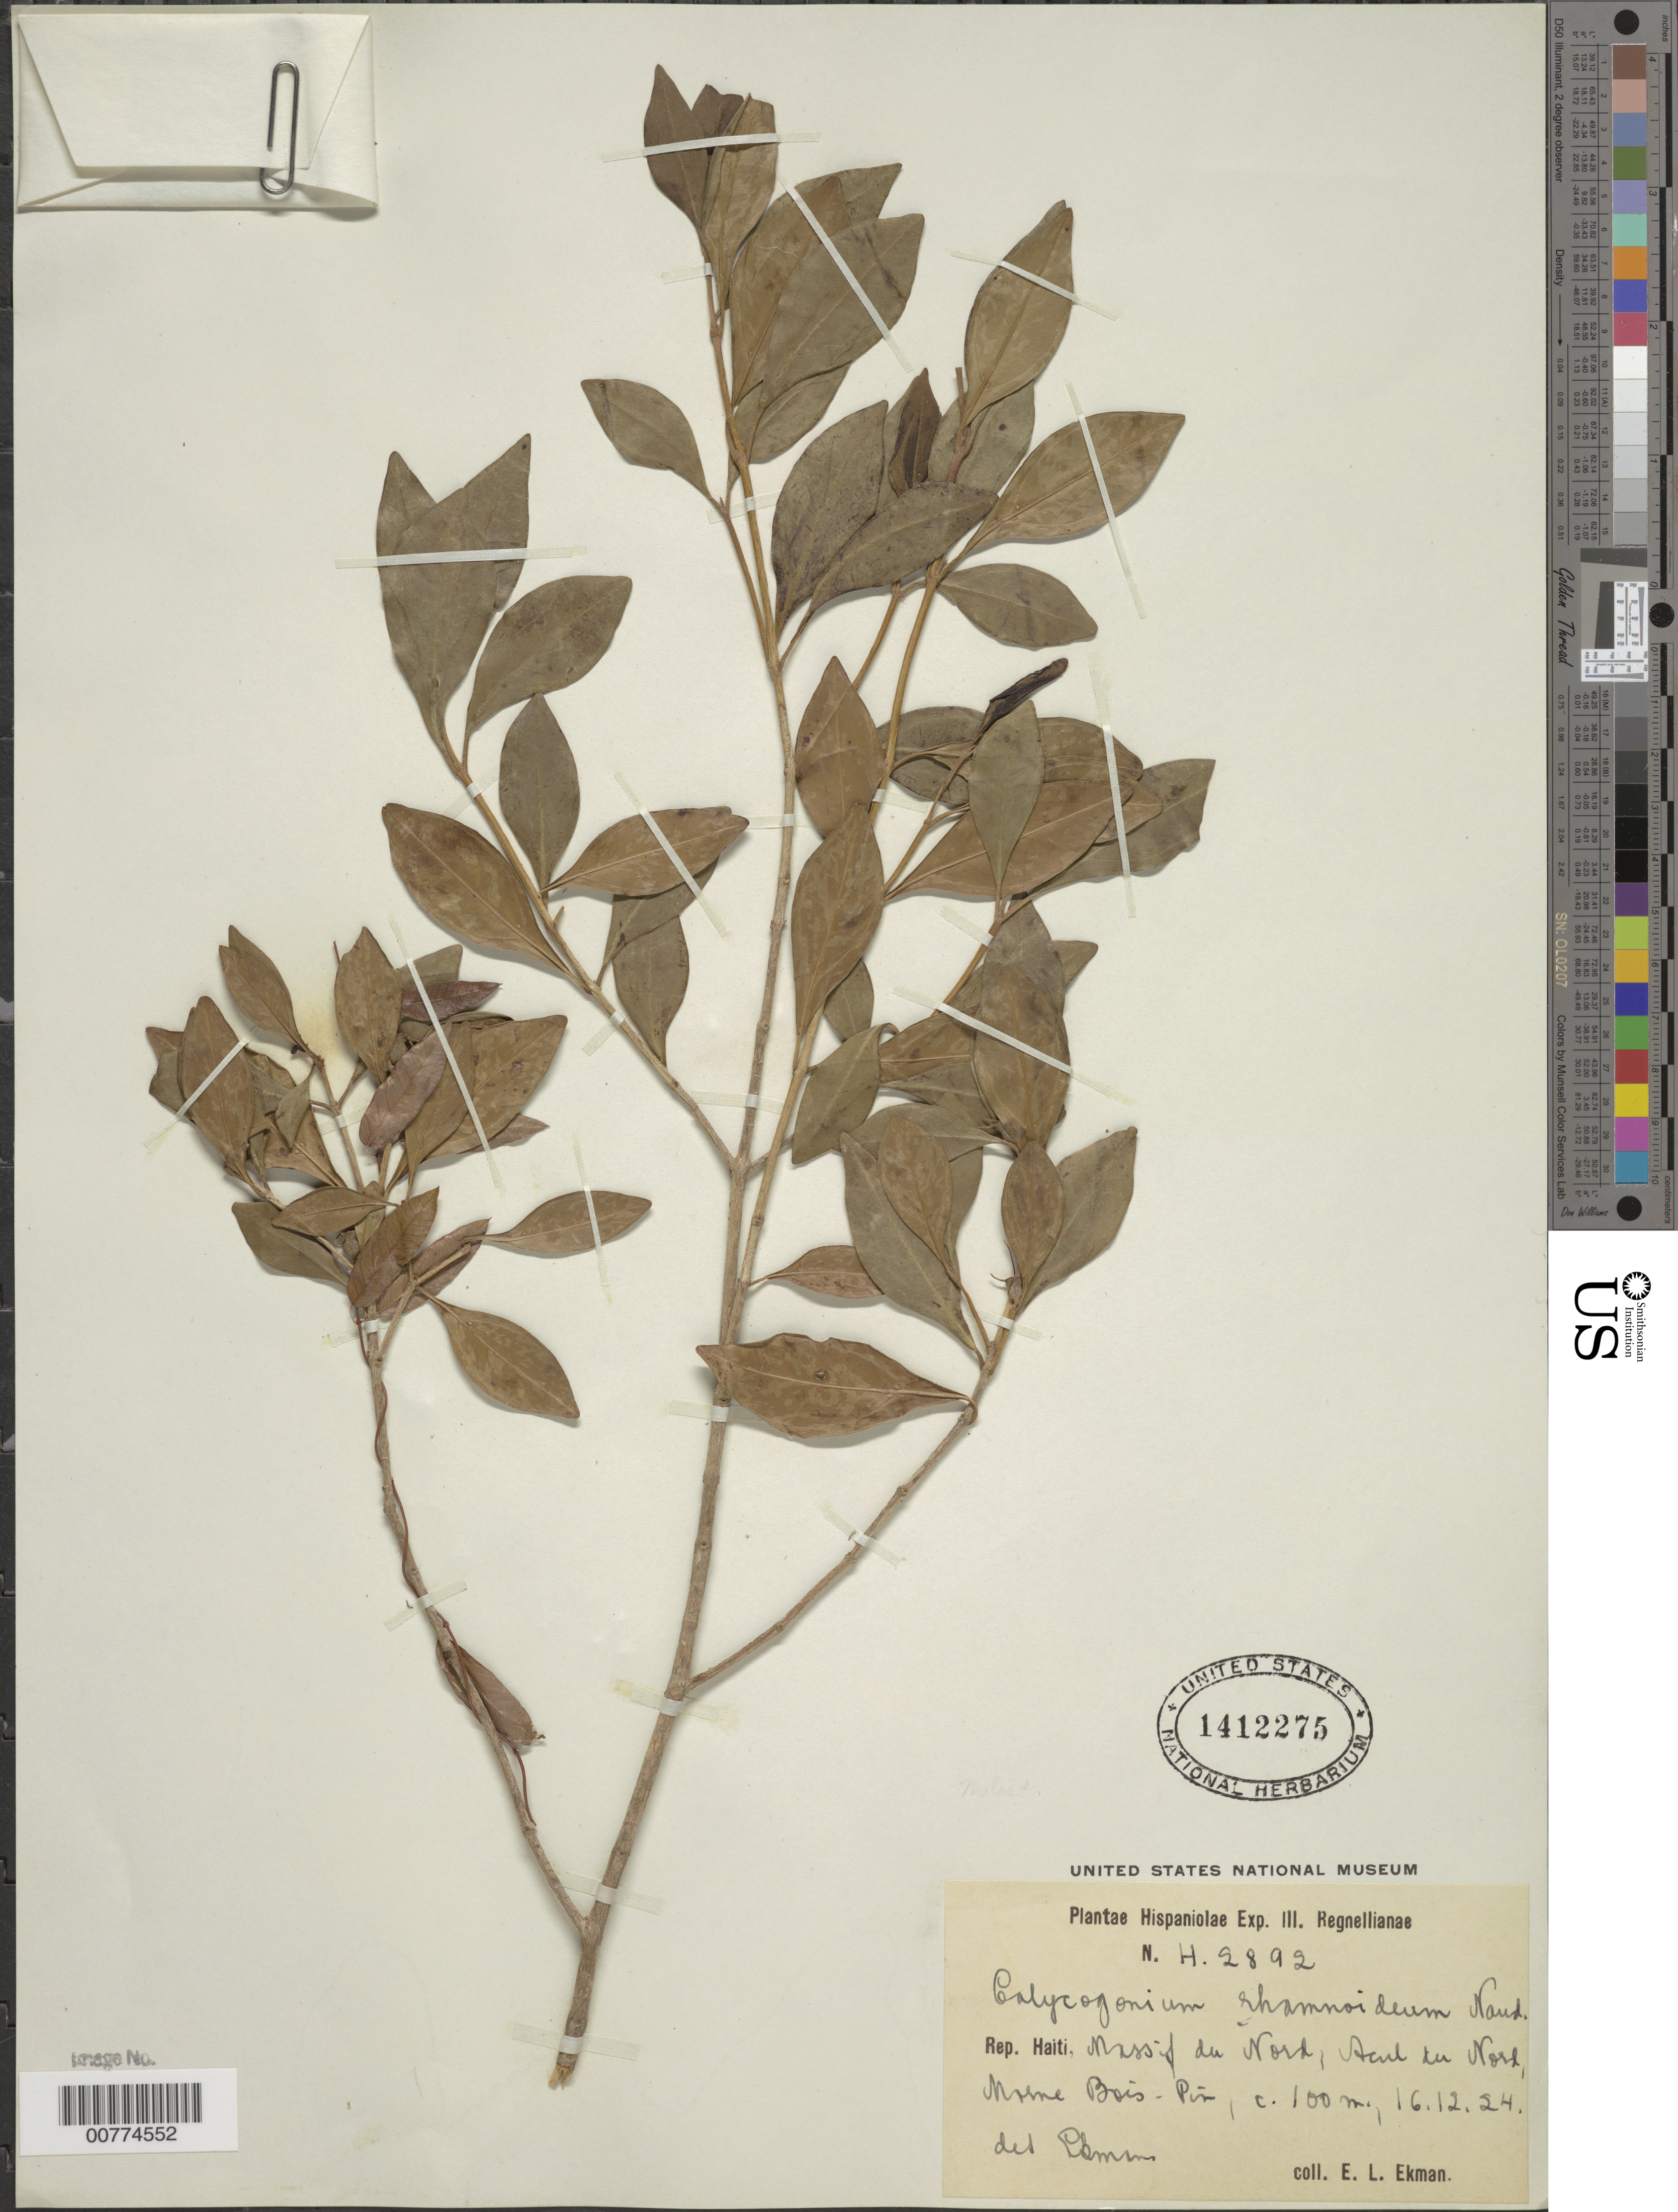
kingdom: Plantae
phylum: Tracheophyta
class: Magnoliopsida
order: Myrtales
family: Melastomataceae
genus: Calycogonium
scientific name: Calycogonium rhamnoideum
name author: Naudin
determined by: Ekman, E. L.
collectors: E. L. Ekman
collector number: H 2892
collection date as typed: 16 Dec 1924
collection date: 1924-12-16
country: Haiti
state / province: Nord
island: Hispaniola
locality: Massif du Nord, Acul du Nord, Morne Bois.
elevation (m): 100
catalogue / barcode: US 1412275